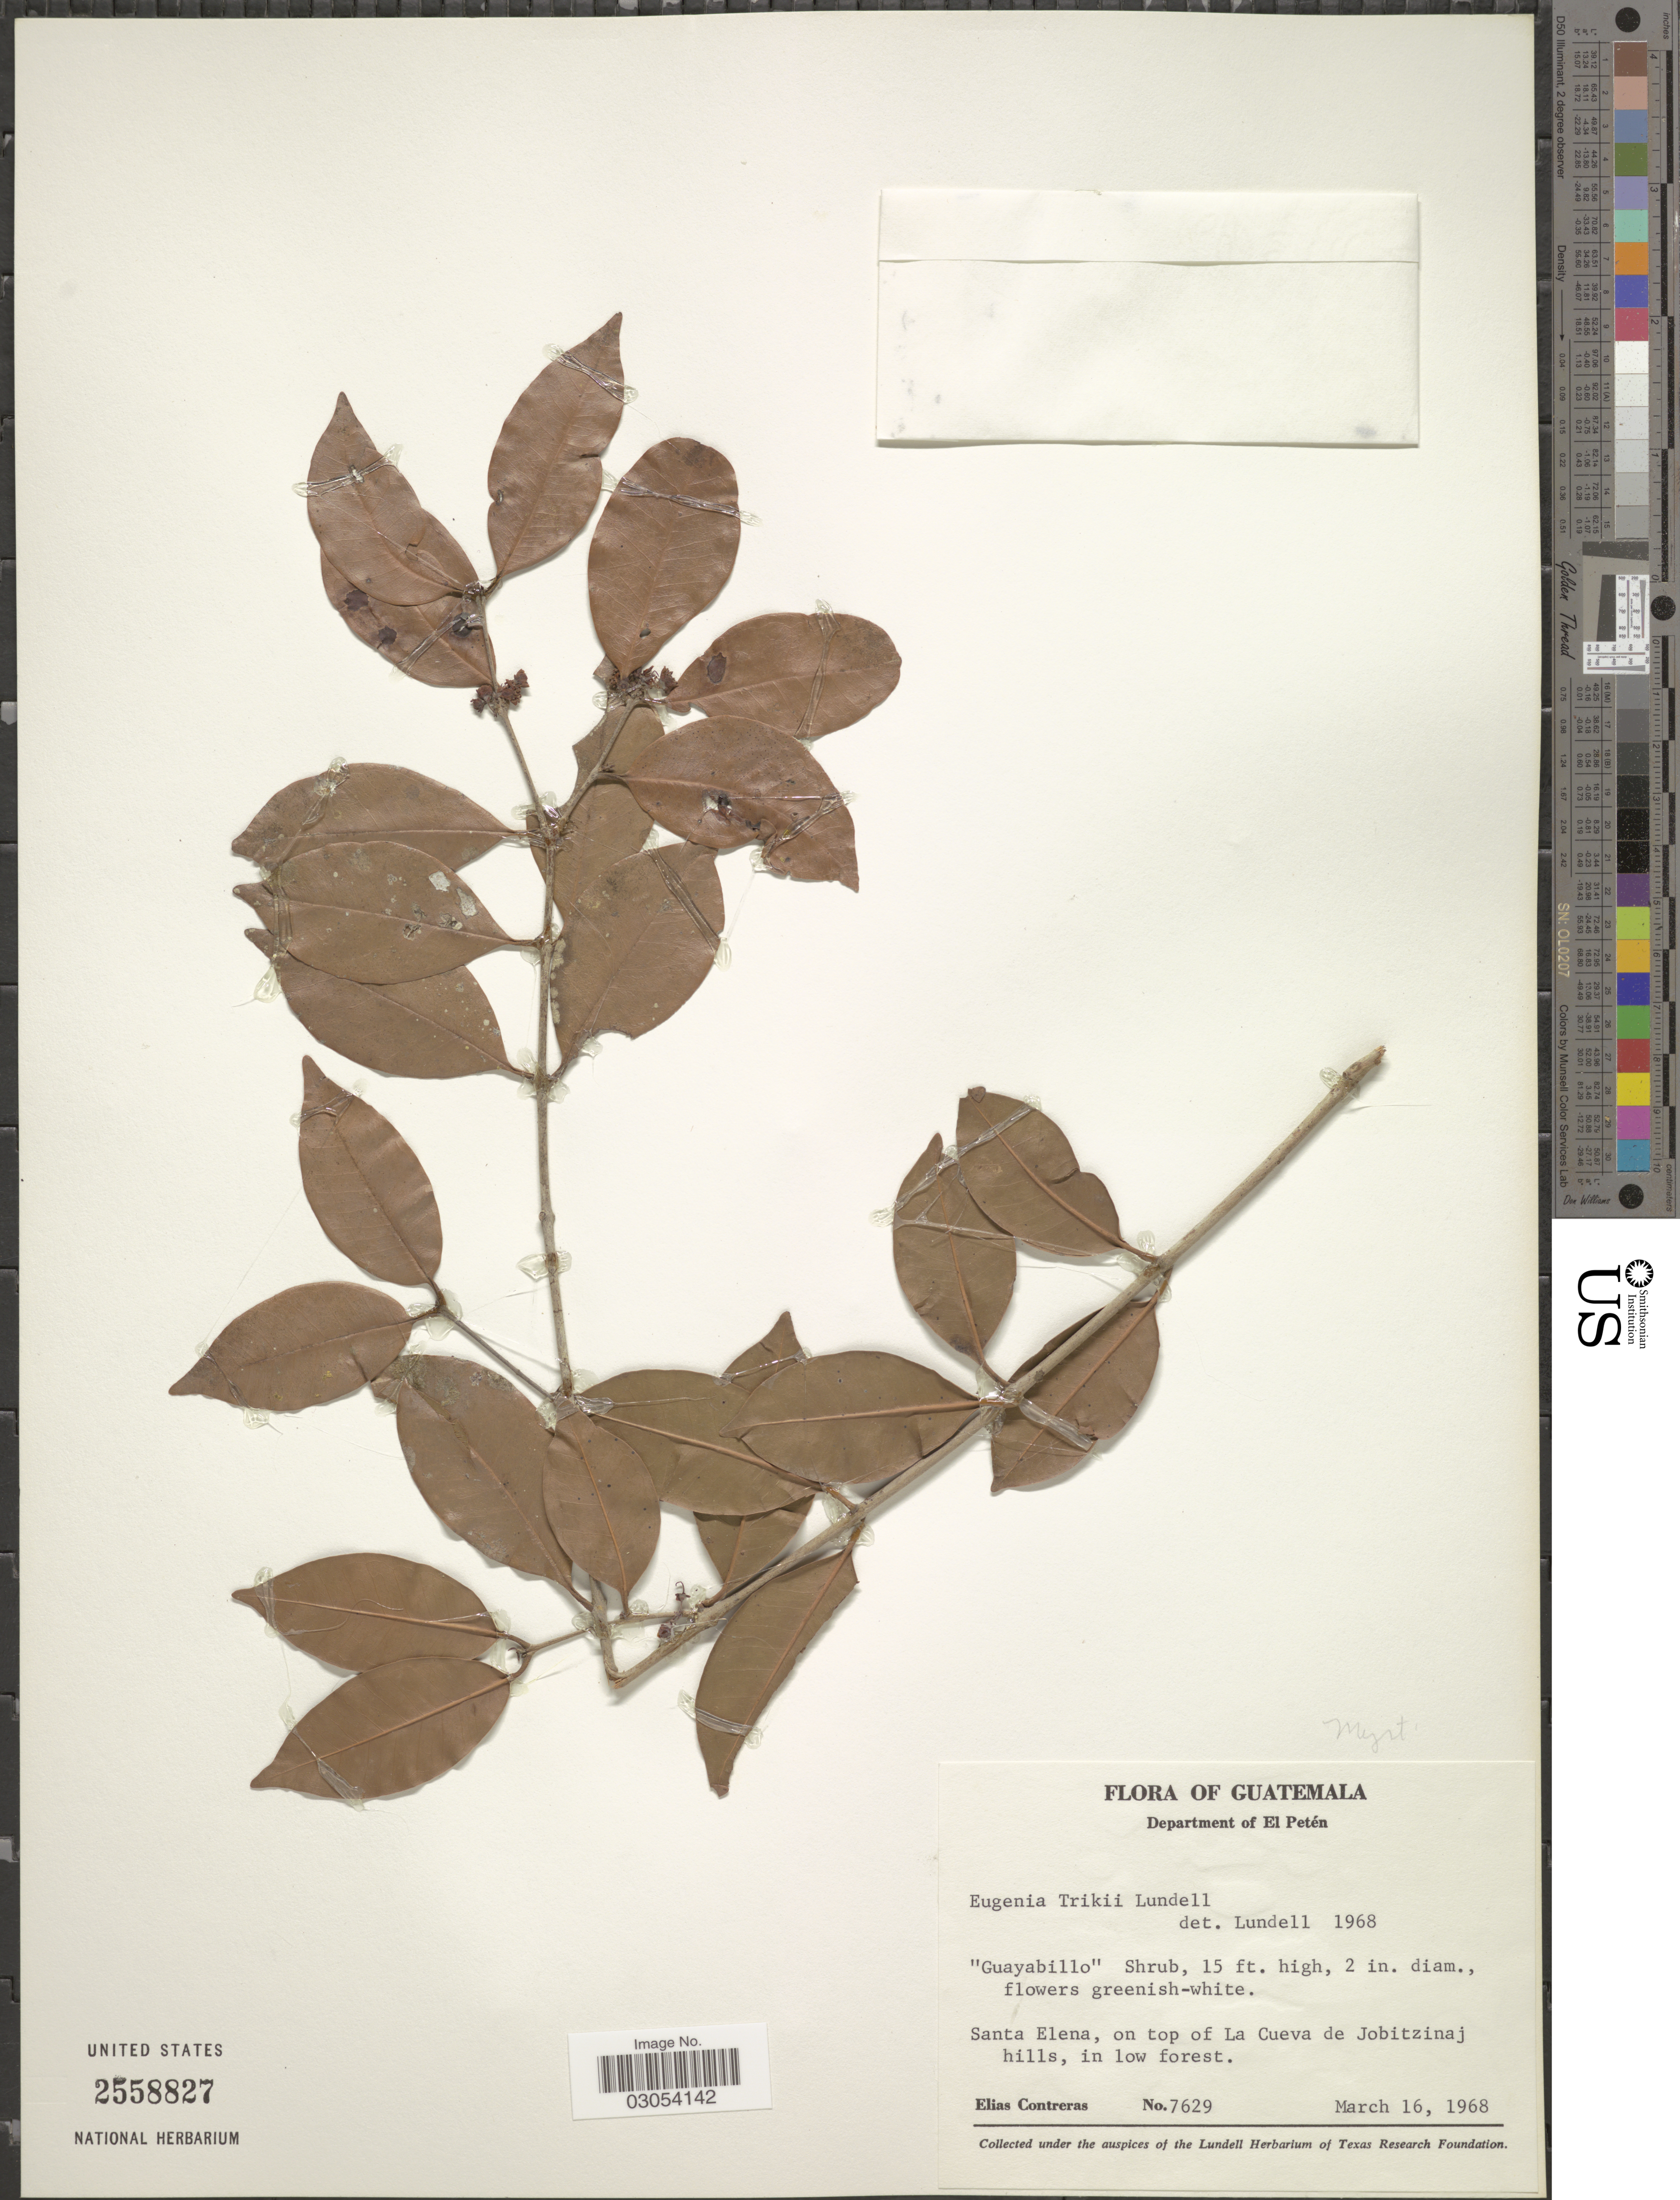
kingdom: Plantae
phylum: Tracheophyta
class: Magnoliopsida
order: Myrtales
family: Myrtaceae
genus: Eugenia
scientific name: Eugenia trikii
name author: Lundell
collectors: E. Contreras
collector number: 7629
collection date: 1968-03-16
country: Guatemala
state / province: El Petén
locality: Department of El Petén. Santa Elena, on top of La Cueva de Jobitzinaj hills.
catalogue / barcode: US 2558827